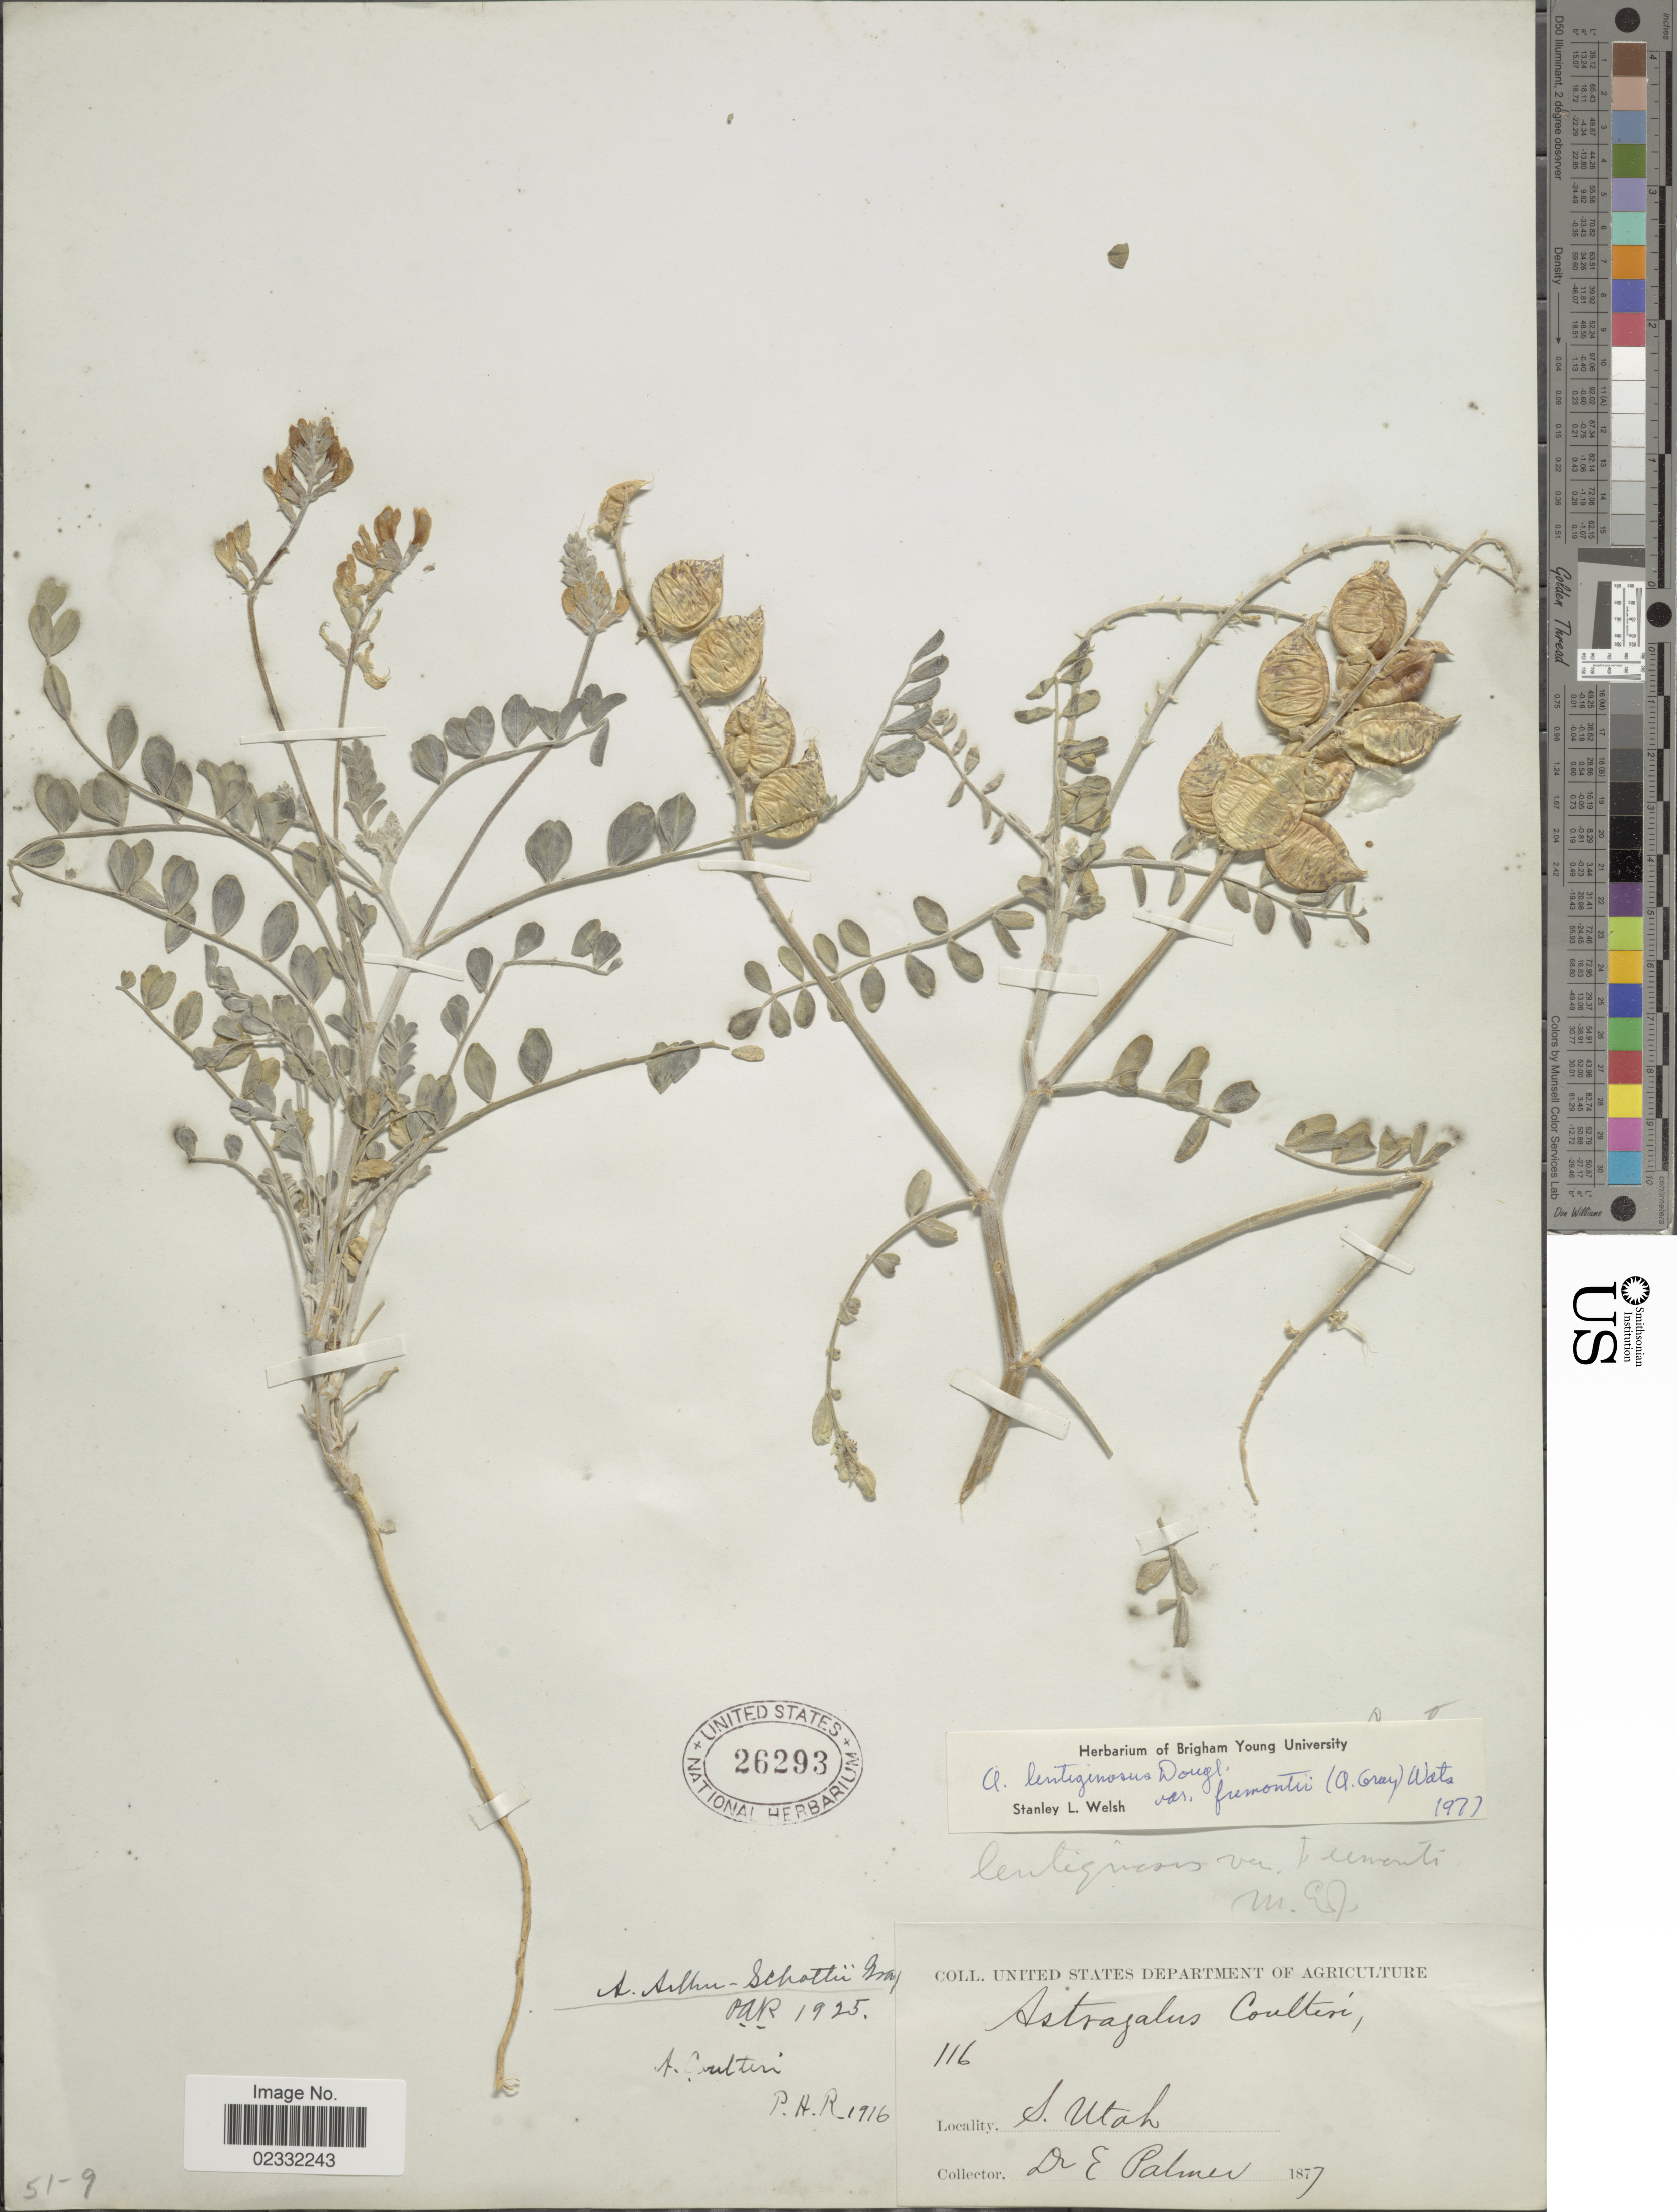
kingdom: Plantae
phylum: Tracheophyta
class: Magnoliopsida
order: Fabales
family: Fabaceae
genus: Astragalus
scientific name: Astragalus lentiginosus var. fremontii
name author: (A. Gray ex Torr.) S. Watson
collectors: E. Palmer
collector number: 116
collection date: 1877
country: United States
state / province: Utah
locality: S. Utah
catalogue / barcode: US 26293